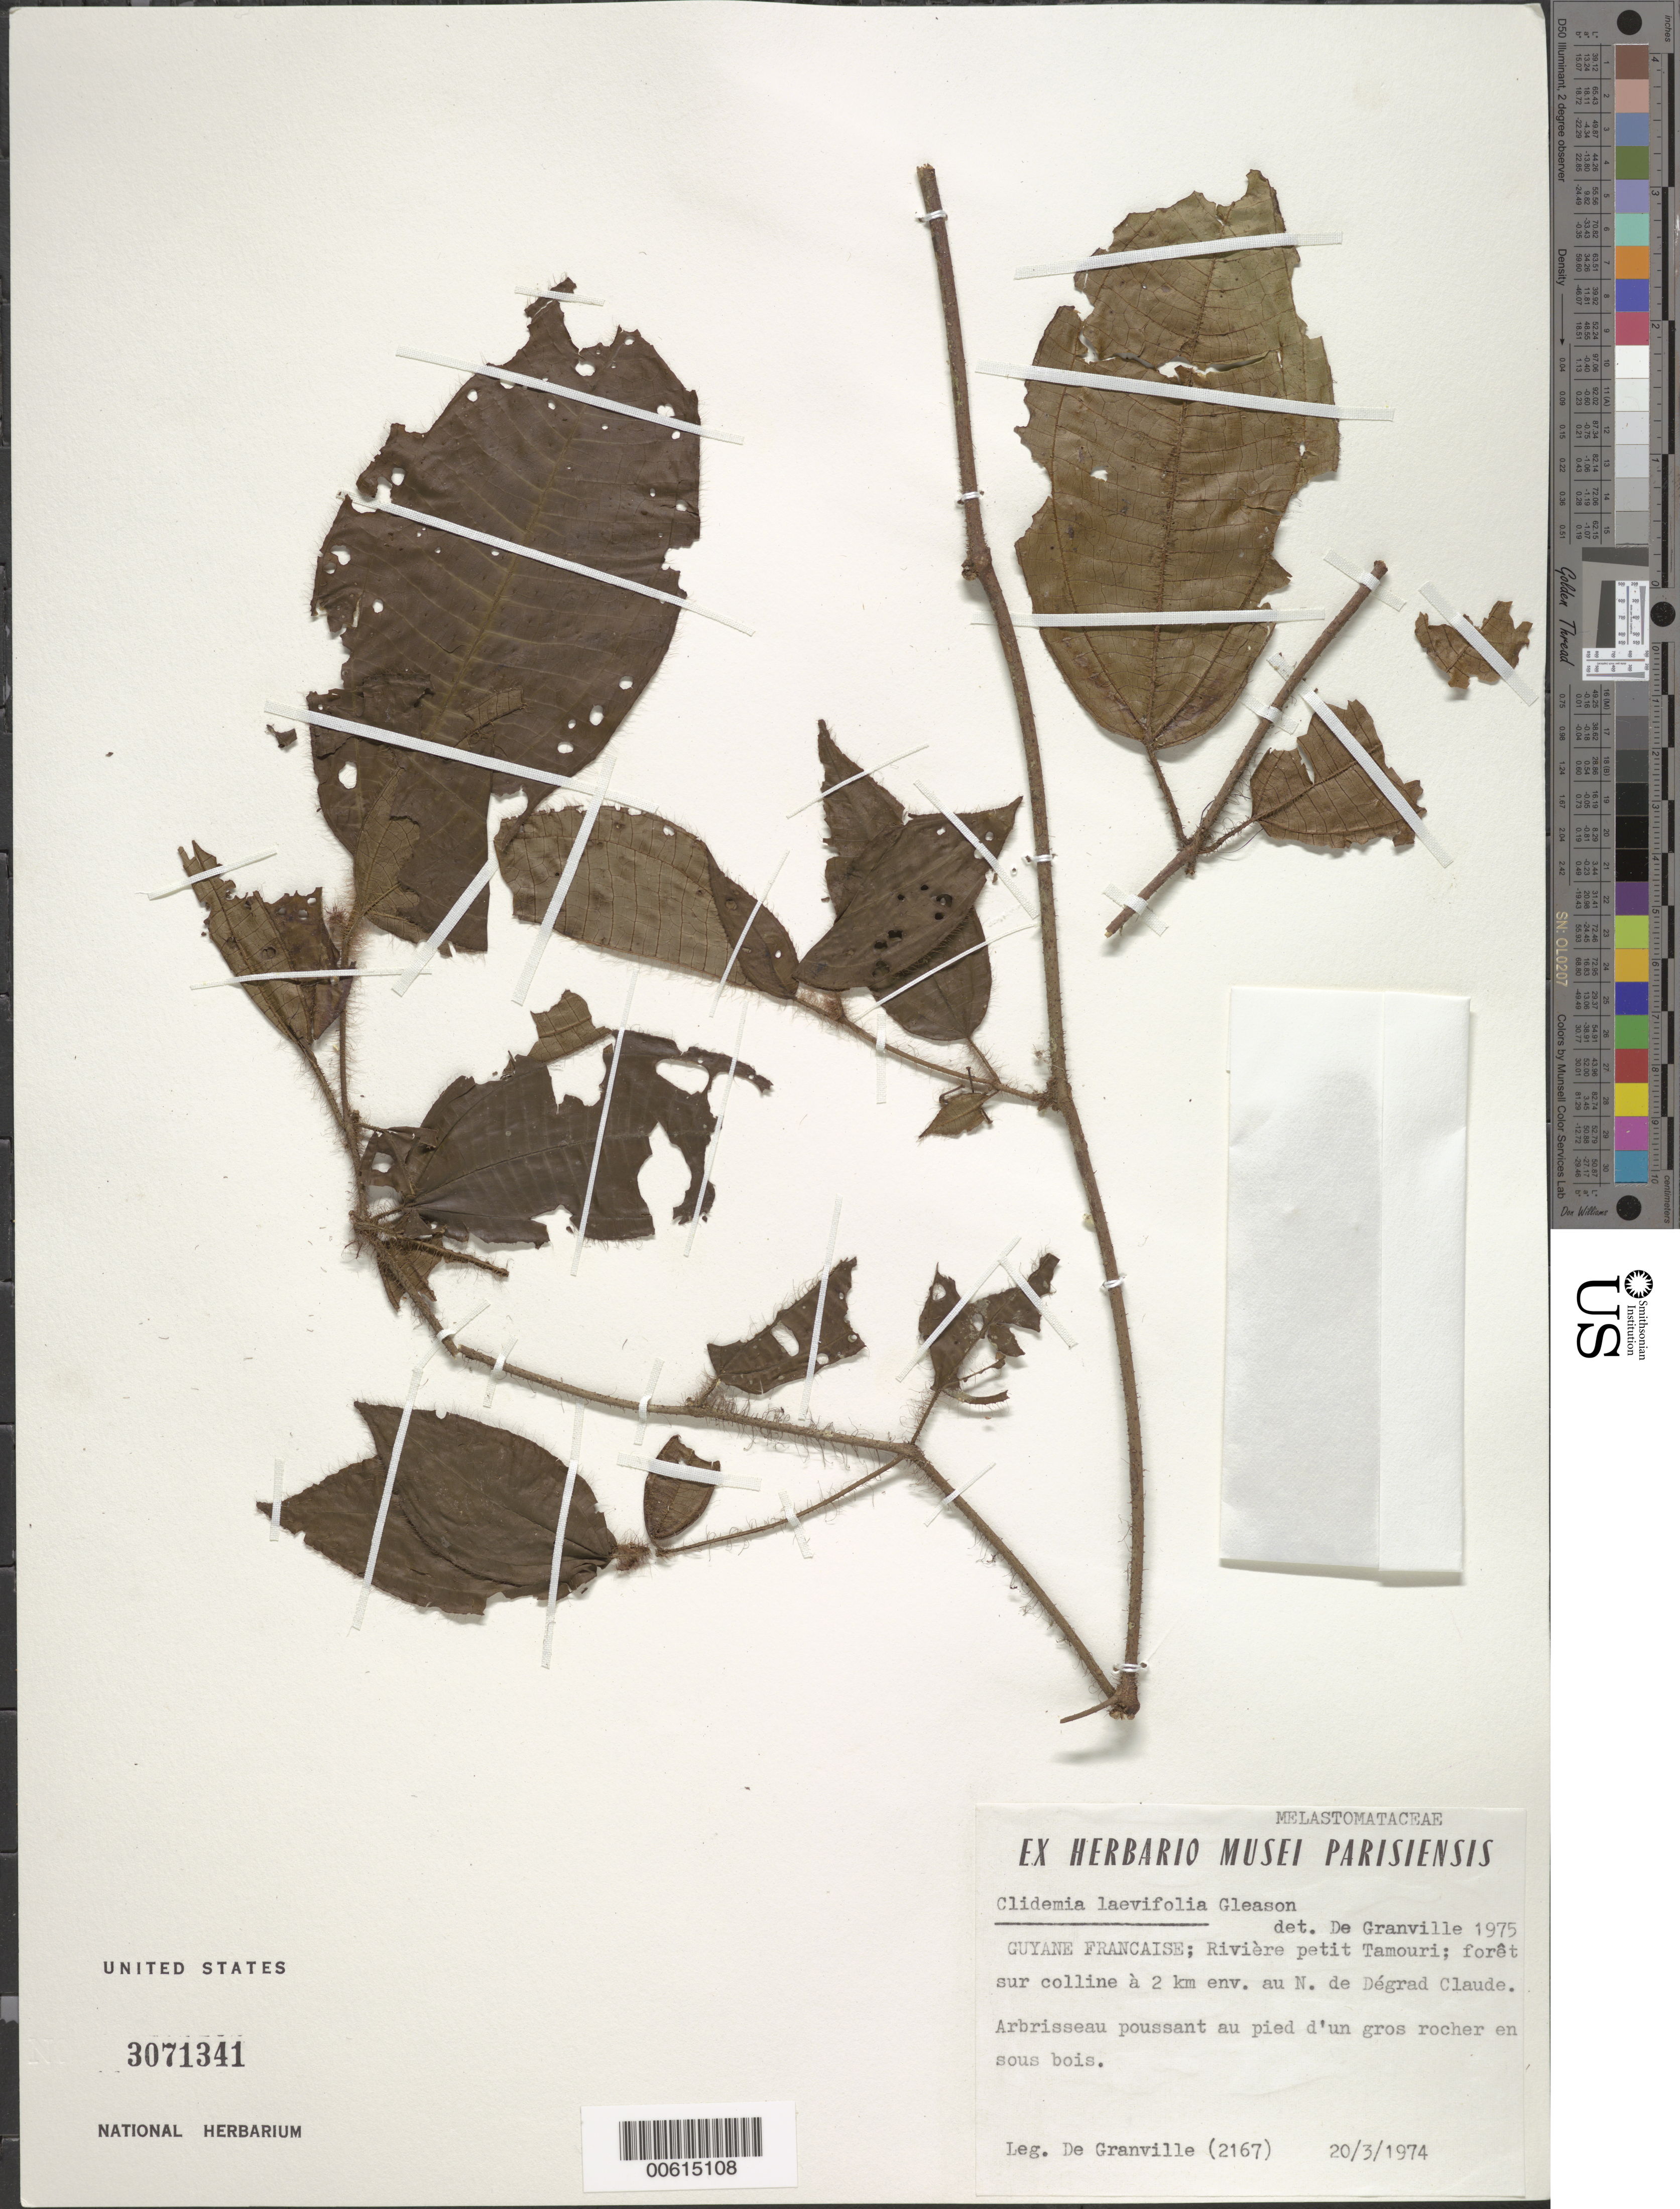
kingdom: Plantae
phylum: Tracheophyta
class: Magnoliopsida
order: Myrtales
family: Melastomataceae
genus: Clidemia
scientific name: Clidemia laevifolia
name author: Gleason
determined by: Granville, J. J. de, (CAY), Institut de Recherche pour le Developpement (IRD) (FRENCH GUIANA)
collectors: J.-J. de Granville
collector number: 2167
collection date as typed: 20-Mar-74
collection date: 1974-03-20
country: French Guiana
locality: Rivière petit Tamouri, 2 km env. N de Dégrad Claude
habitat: Foret sur colline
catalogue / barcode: US 3071341